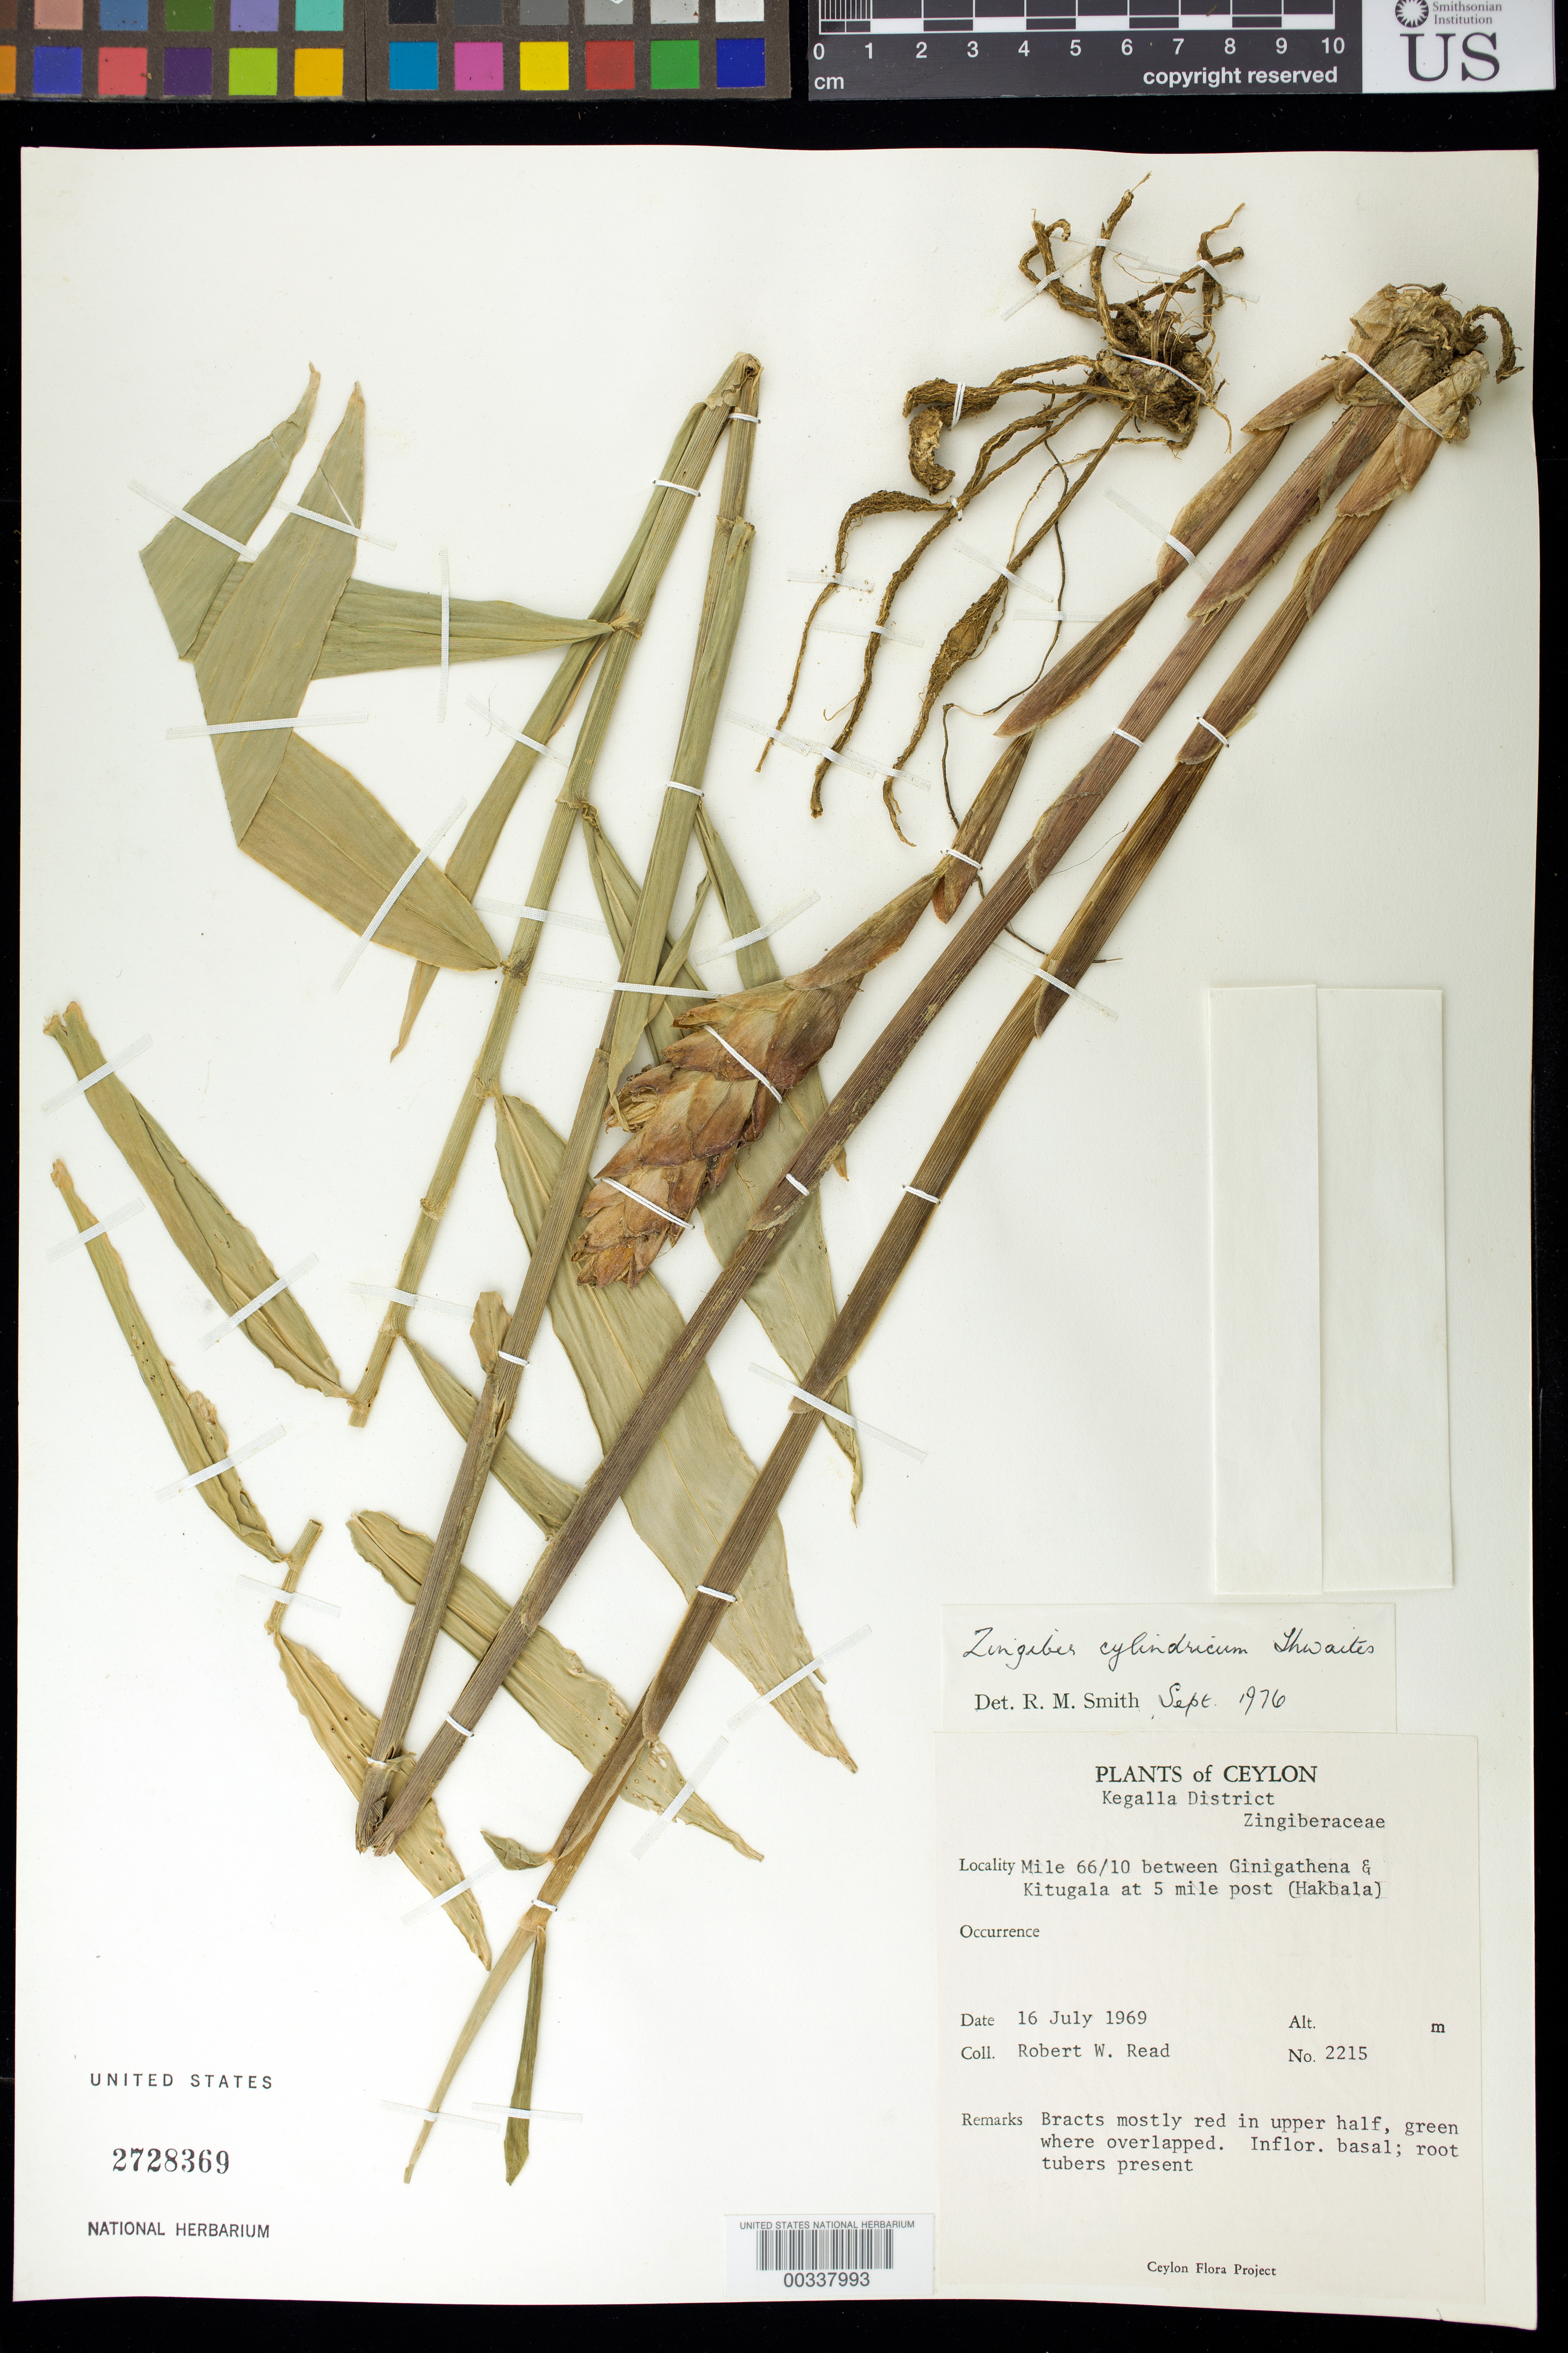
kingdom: Plantae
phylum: Tracheophyta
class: Liliopsida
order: Zingiberales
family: Zingiberaceae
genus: Zingiber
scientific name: Zingiber cylindricum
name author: Moon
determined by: Smith, R. M.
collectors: R. W. Read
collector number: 2215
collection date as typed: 16 Jul 1969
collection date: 1969-07-16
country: Sri Lanka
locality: Plants of ceylon, kegalla dist, mile 66/10 between ginigathena and kitugala at 5 mile post (hakbala)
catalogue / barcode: US 2728369